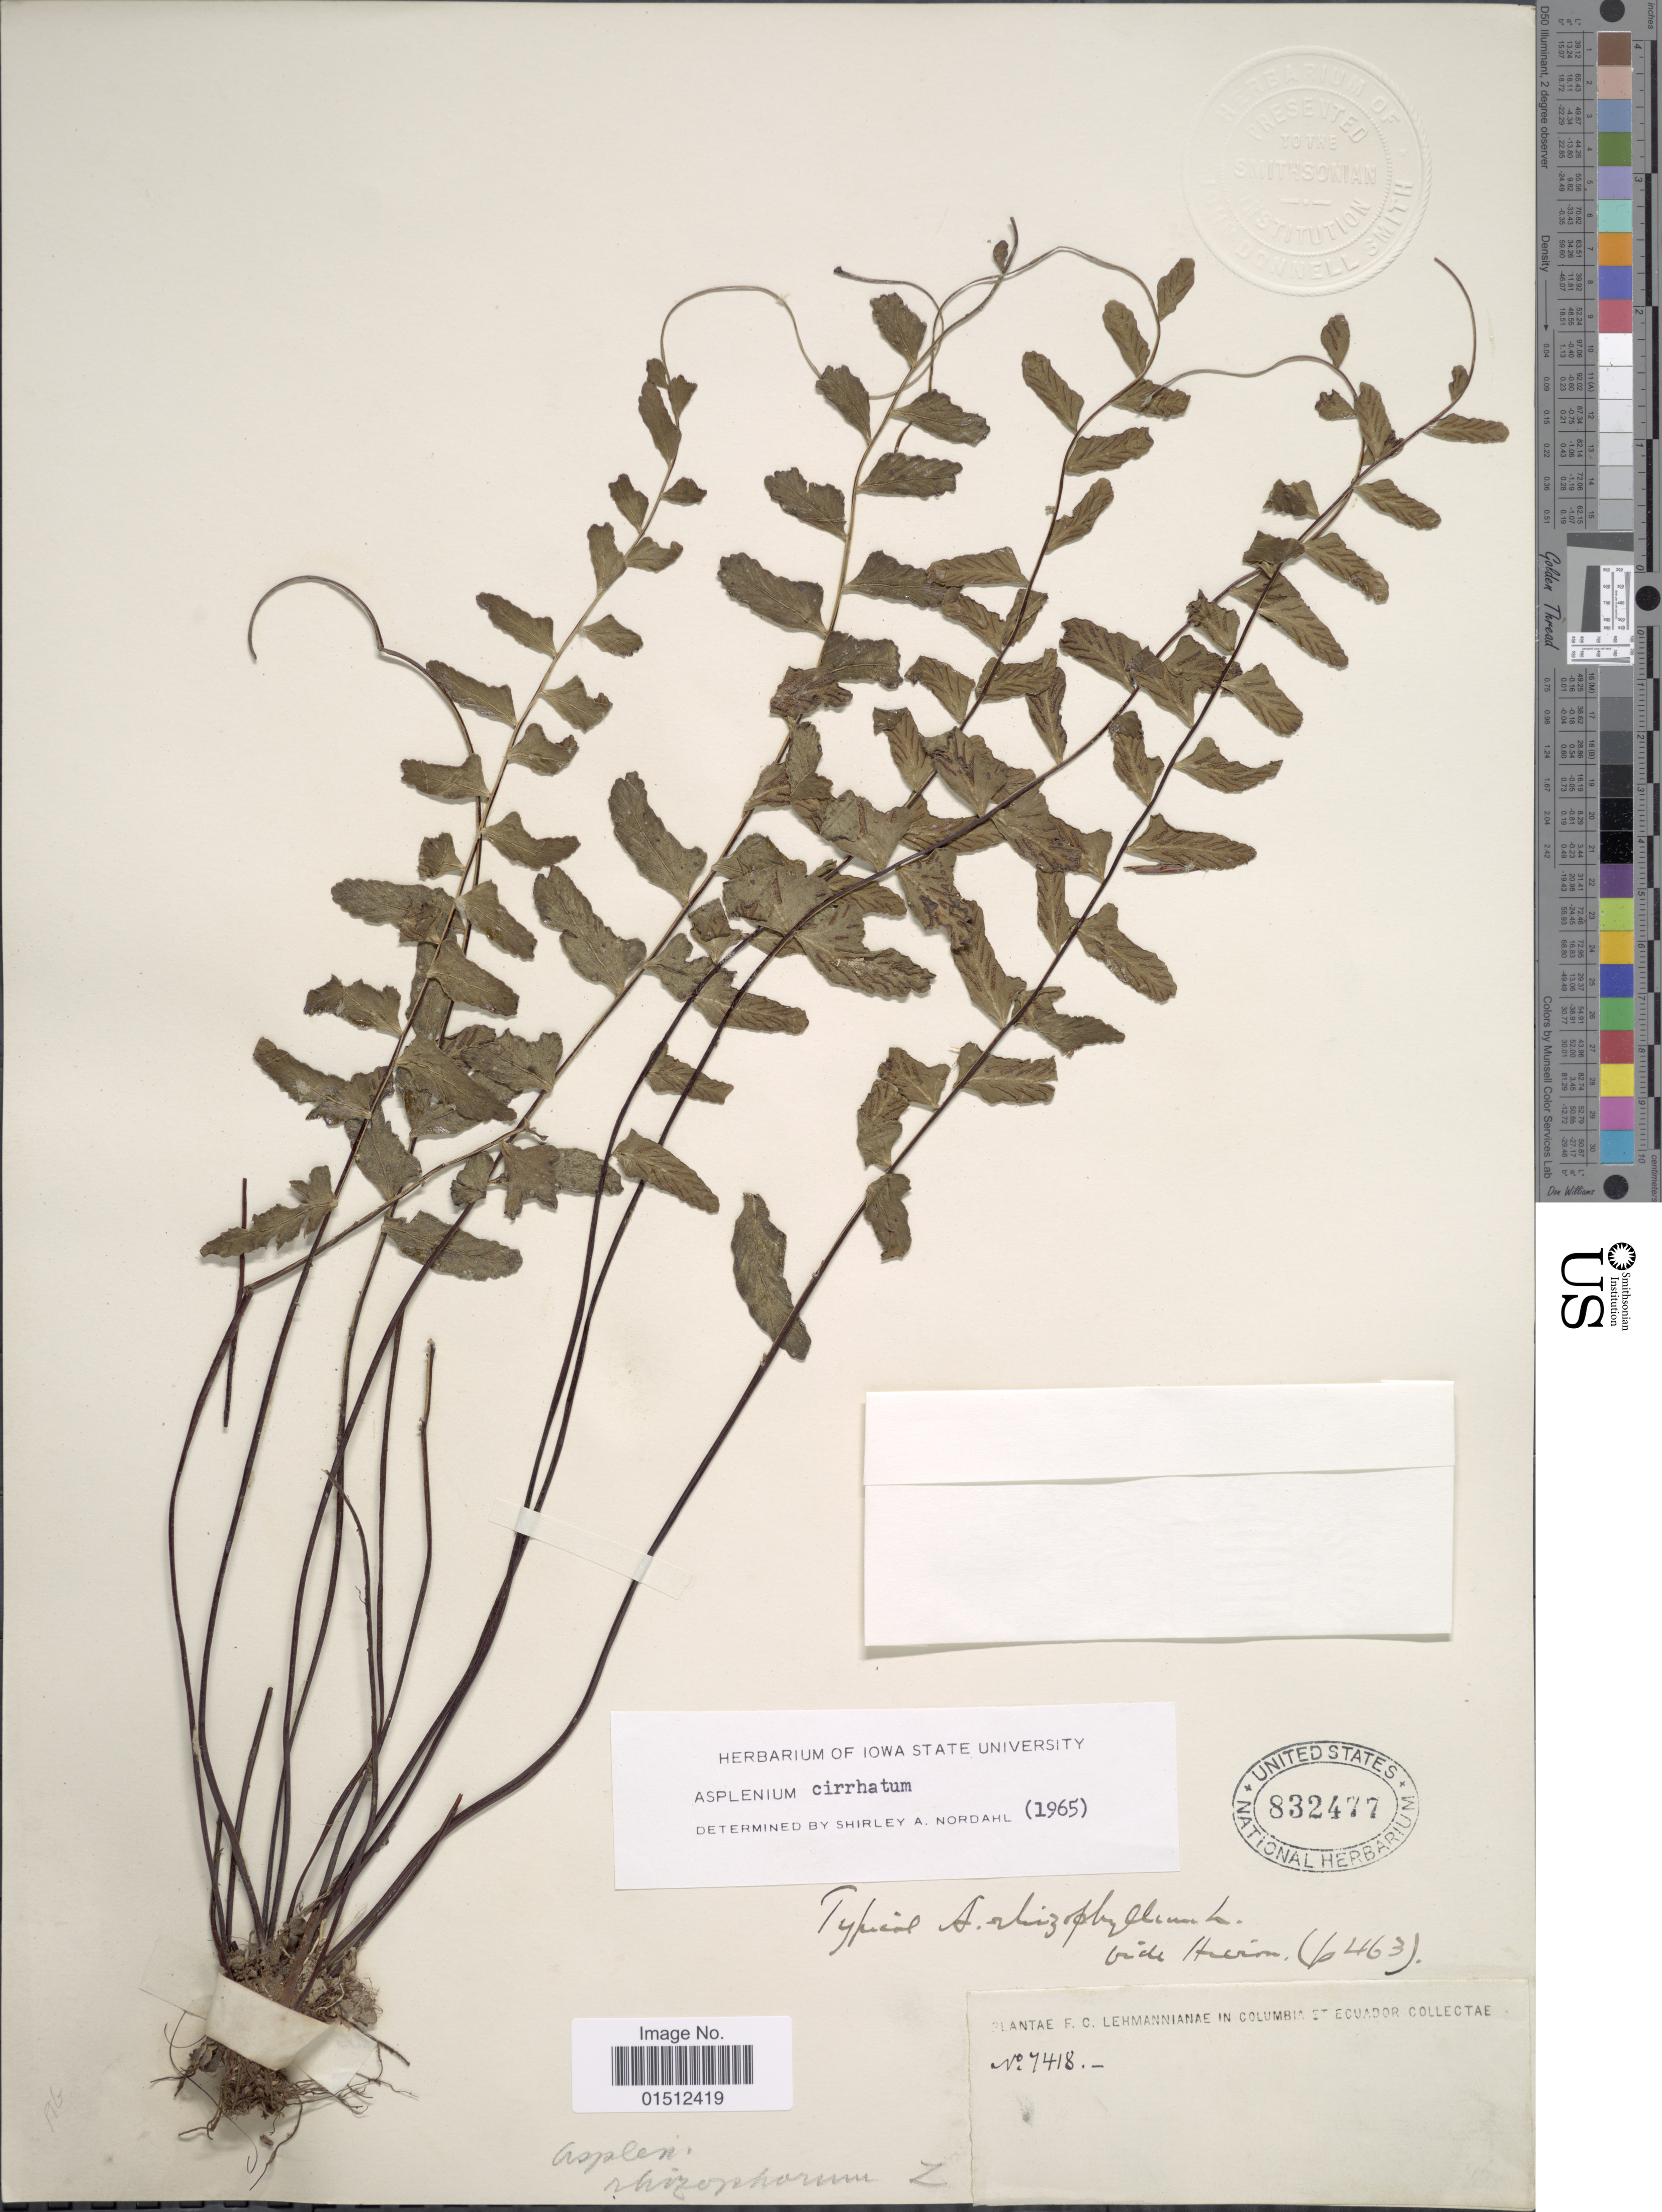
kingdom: Plantae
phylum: Tracheophyta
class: Polypodiopsida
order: Polypodiales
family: Aspleniaceae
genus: Asplenium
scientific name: Asplenium radicans var. cirrhatum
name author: (Rich. ex Willd.) Rosenst.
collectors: F. C. Lehmann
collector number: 7418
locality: Columbia et Ecuador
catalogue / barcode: US 832477